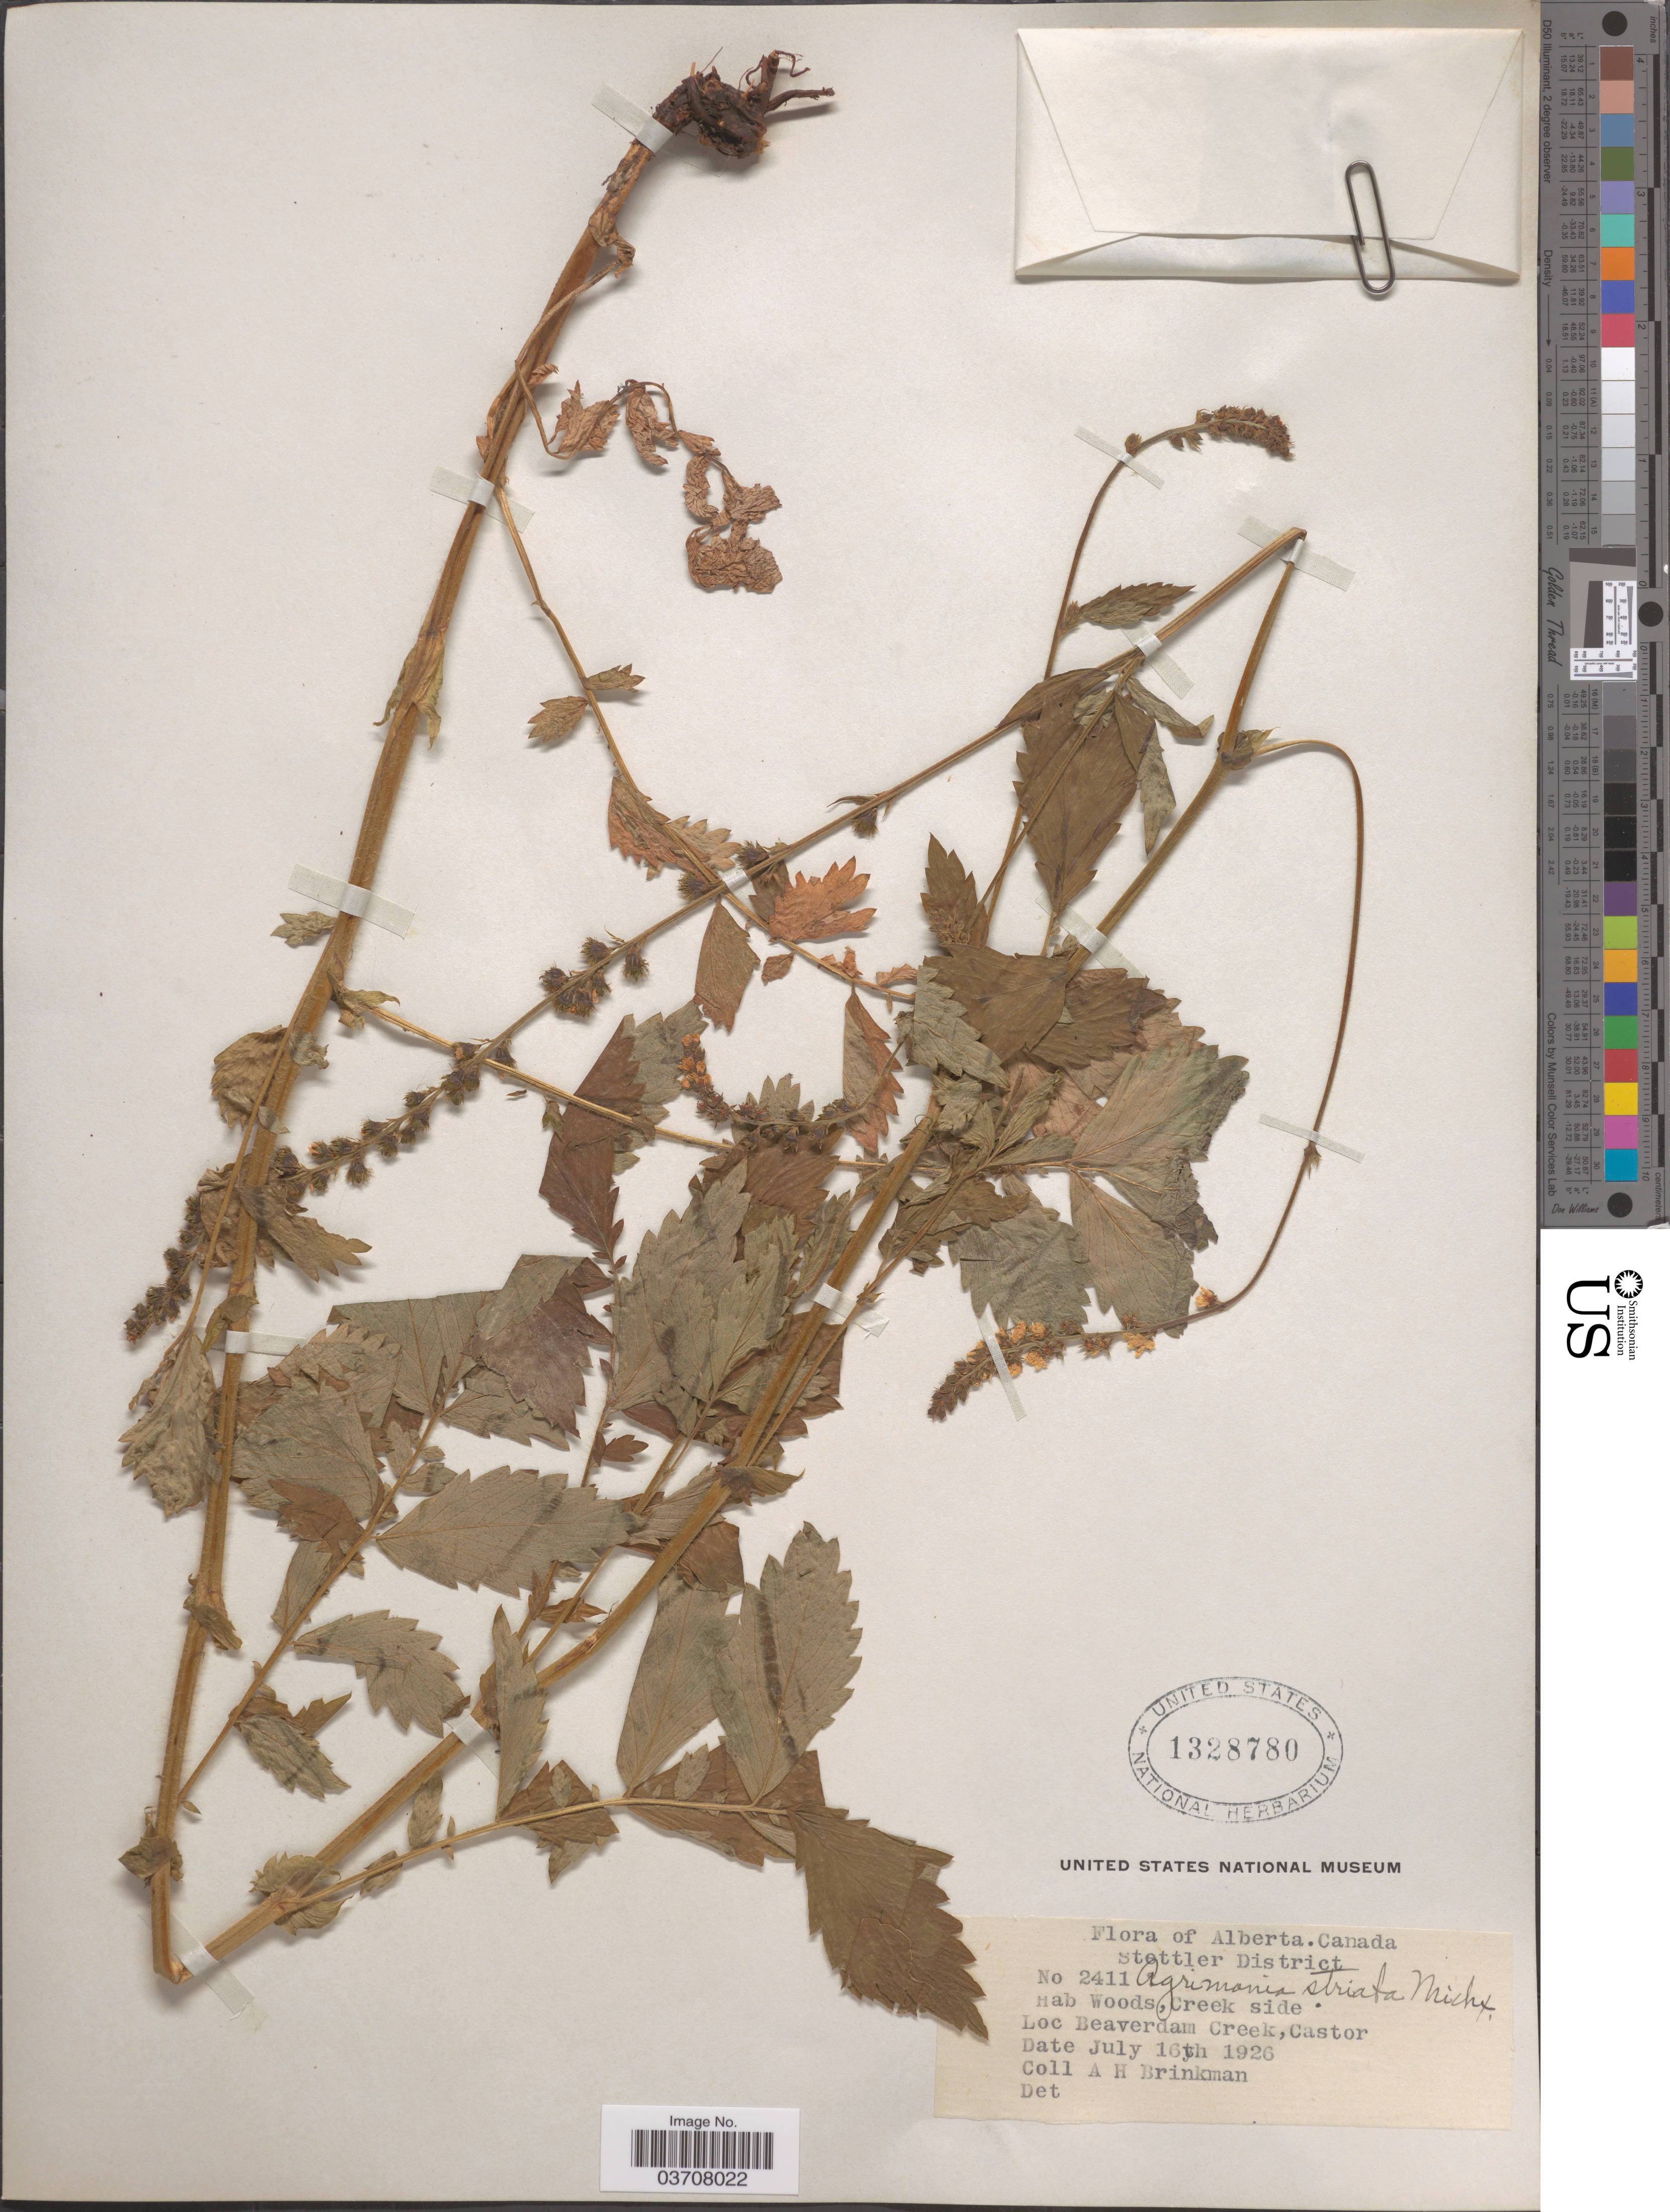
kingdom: Plantae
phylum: Tracheophyta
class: Magnoliopsida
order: Rosales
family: Rosaceae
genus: Agrimonia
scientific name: Agrimonia striata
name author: Michx.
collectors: A. Brinkman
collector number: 2411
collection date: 1926-07-16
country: Canada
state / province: Alberta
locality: Stettler District. Creek side. Beaverdam Creek, Castor.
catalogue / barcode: US 1328780